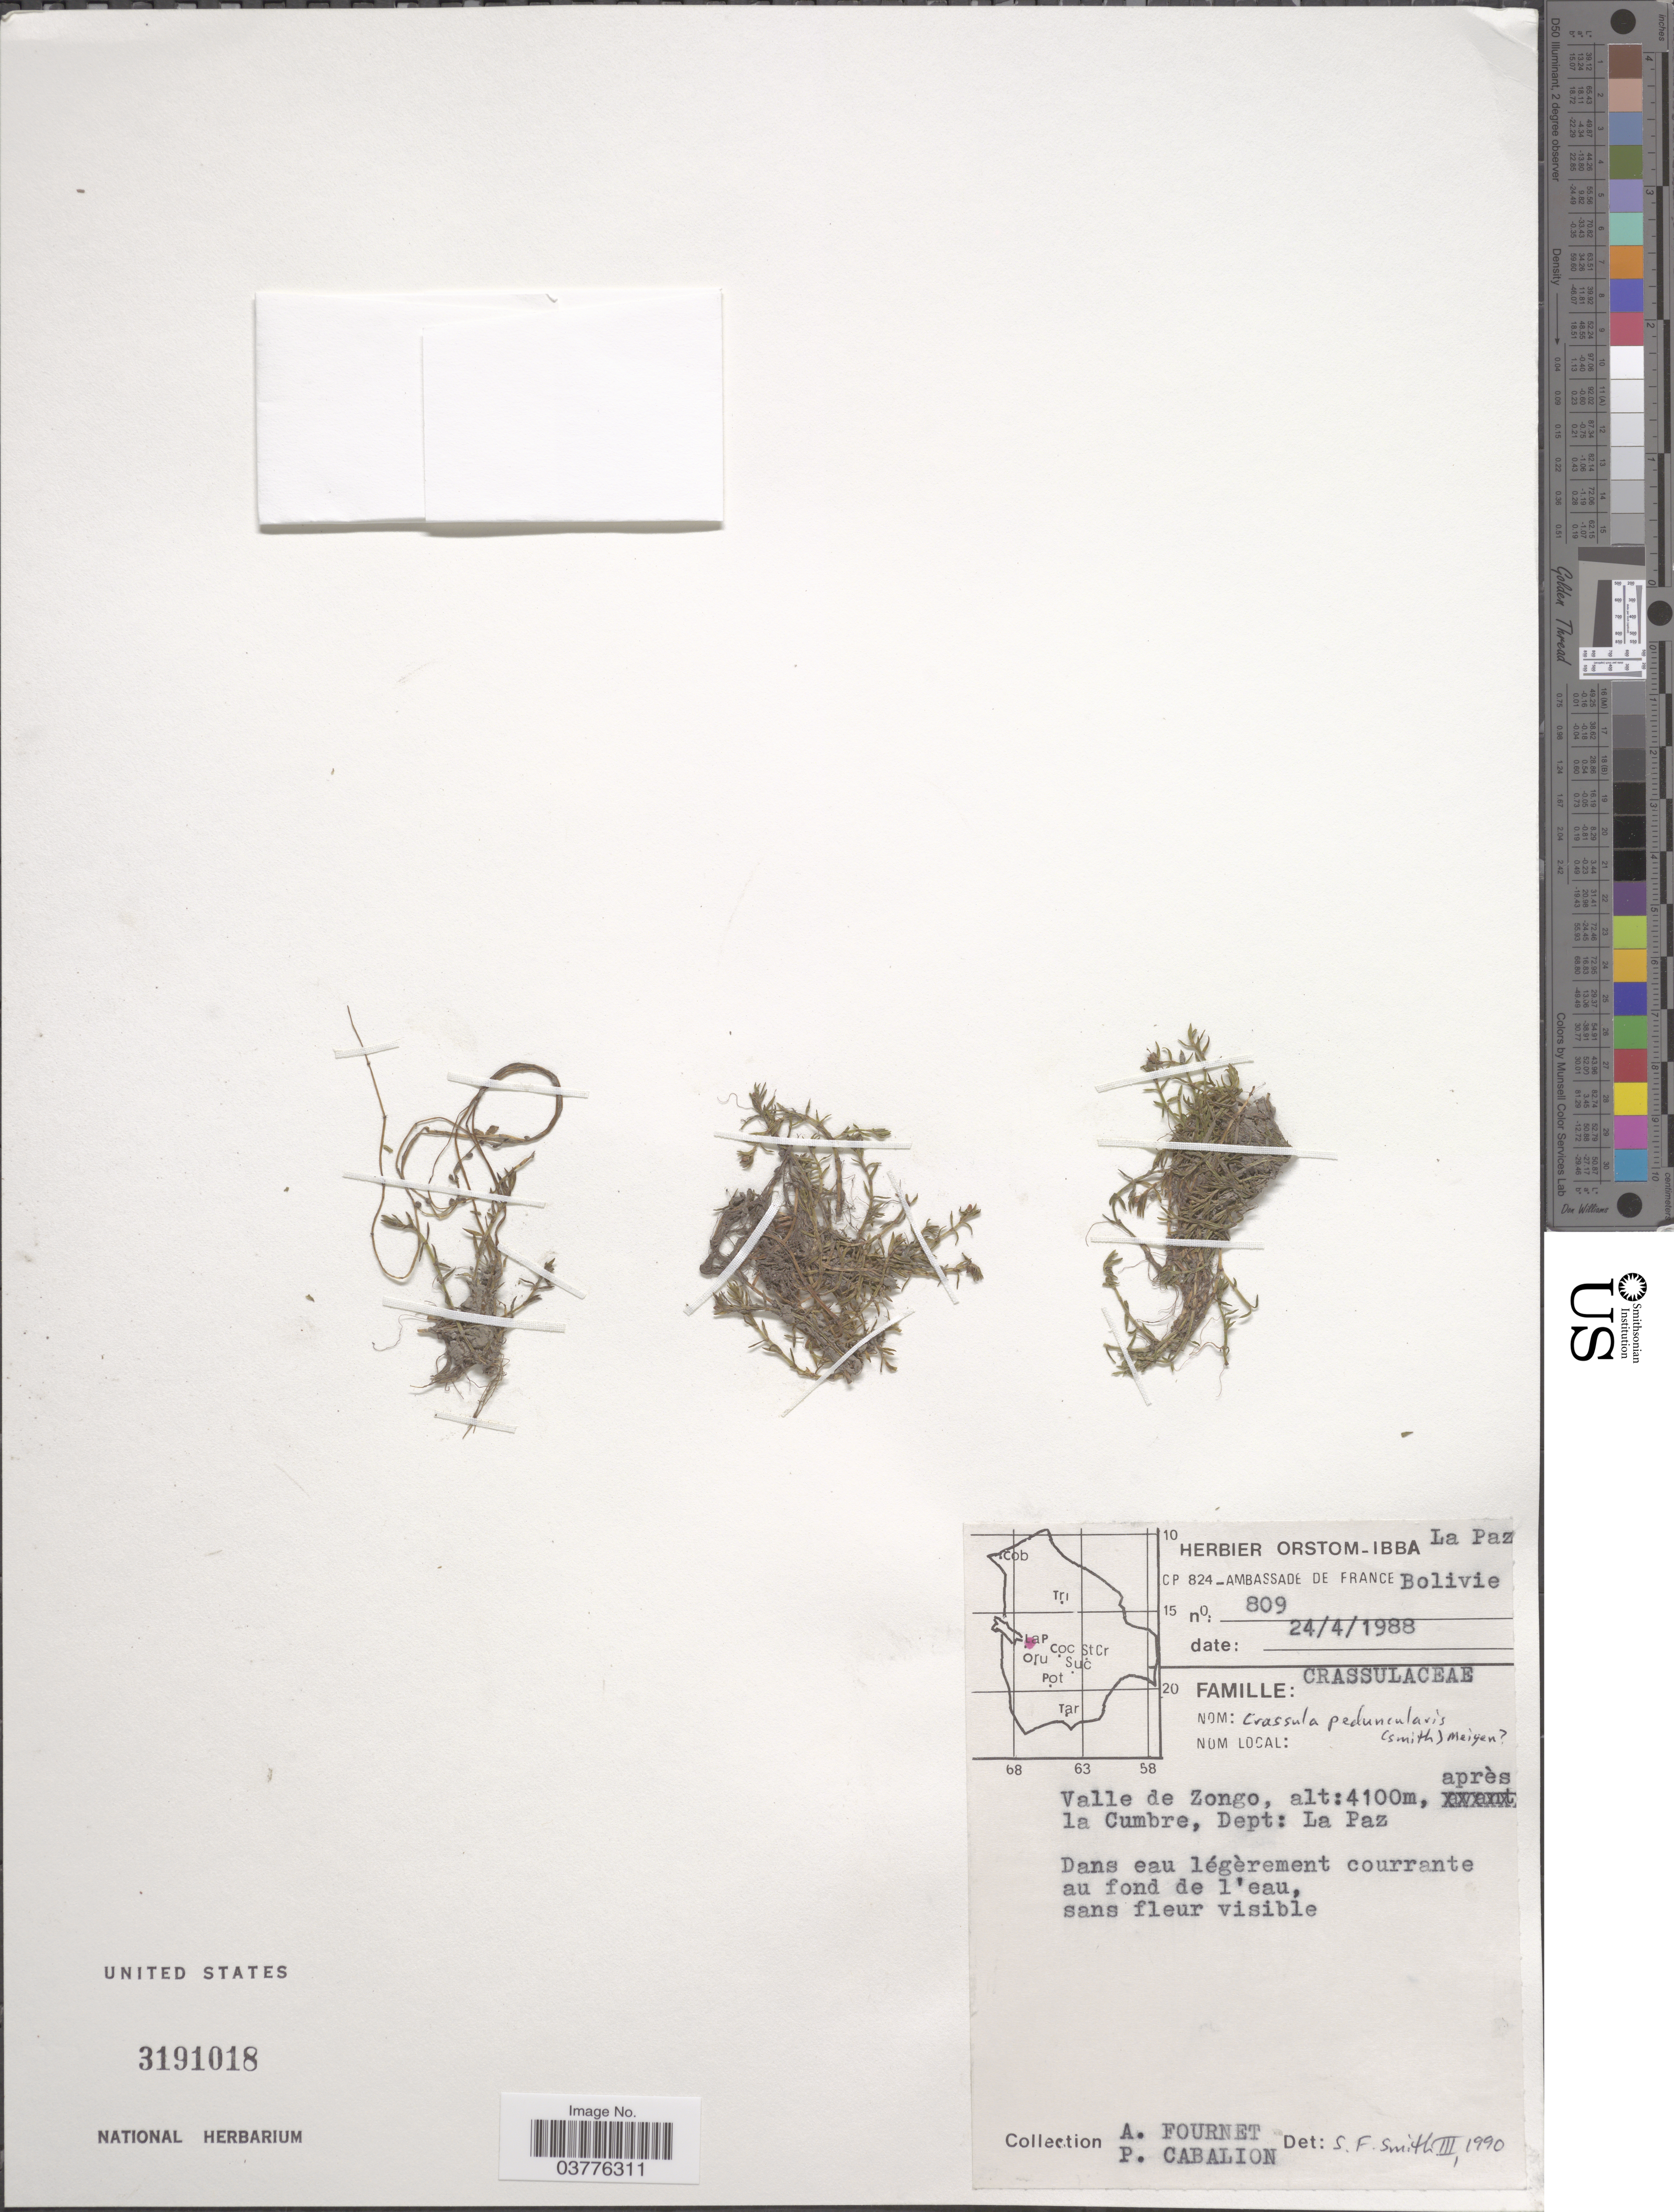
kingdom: Plantae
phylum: Tracheophyta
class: Magnoliopsida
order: Saxifragales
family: Crassulaceae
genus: Crassula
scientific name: Crassula peduncularis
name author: (Sm.) Cambess.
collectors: A. Fournet & P. Cabalion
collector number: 809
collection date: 1988-04-24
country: Bolivia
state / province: La Paz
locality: Valle de Zongo, après la Cumbre, Dept: La Paz.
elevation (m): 4100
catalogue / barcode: US 3191018